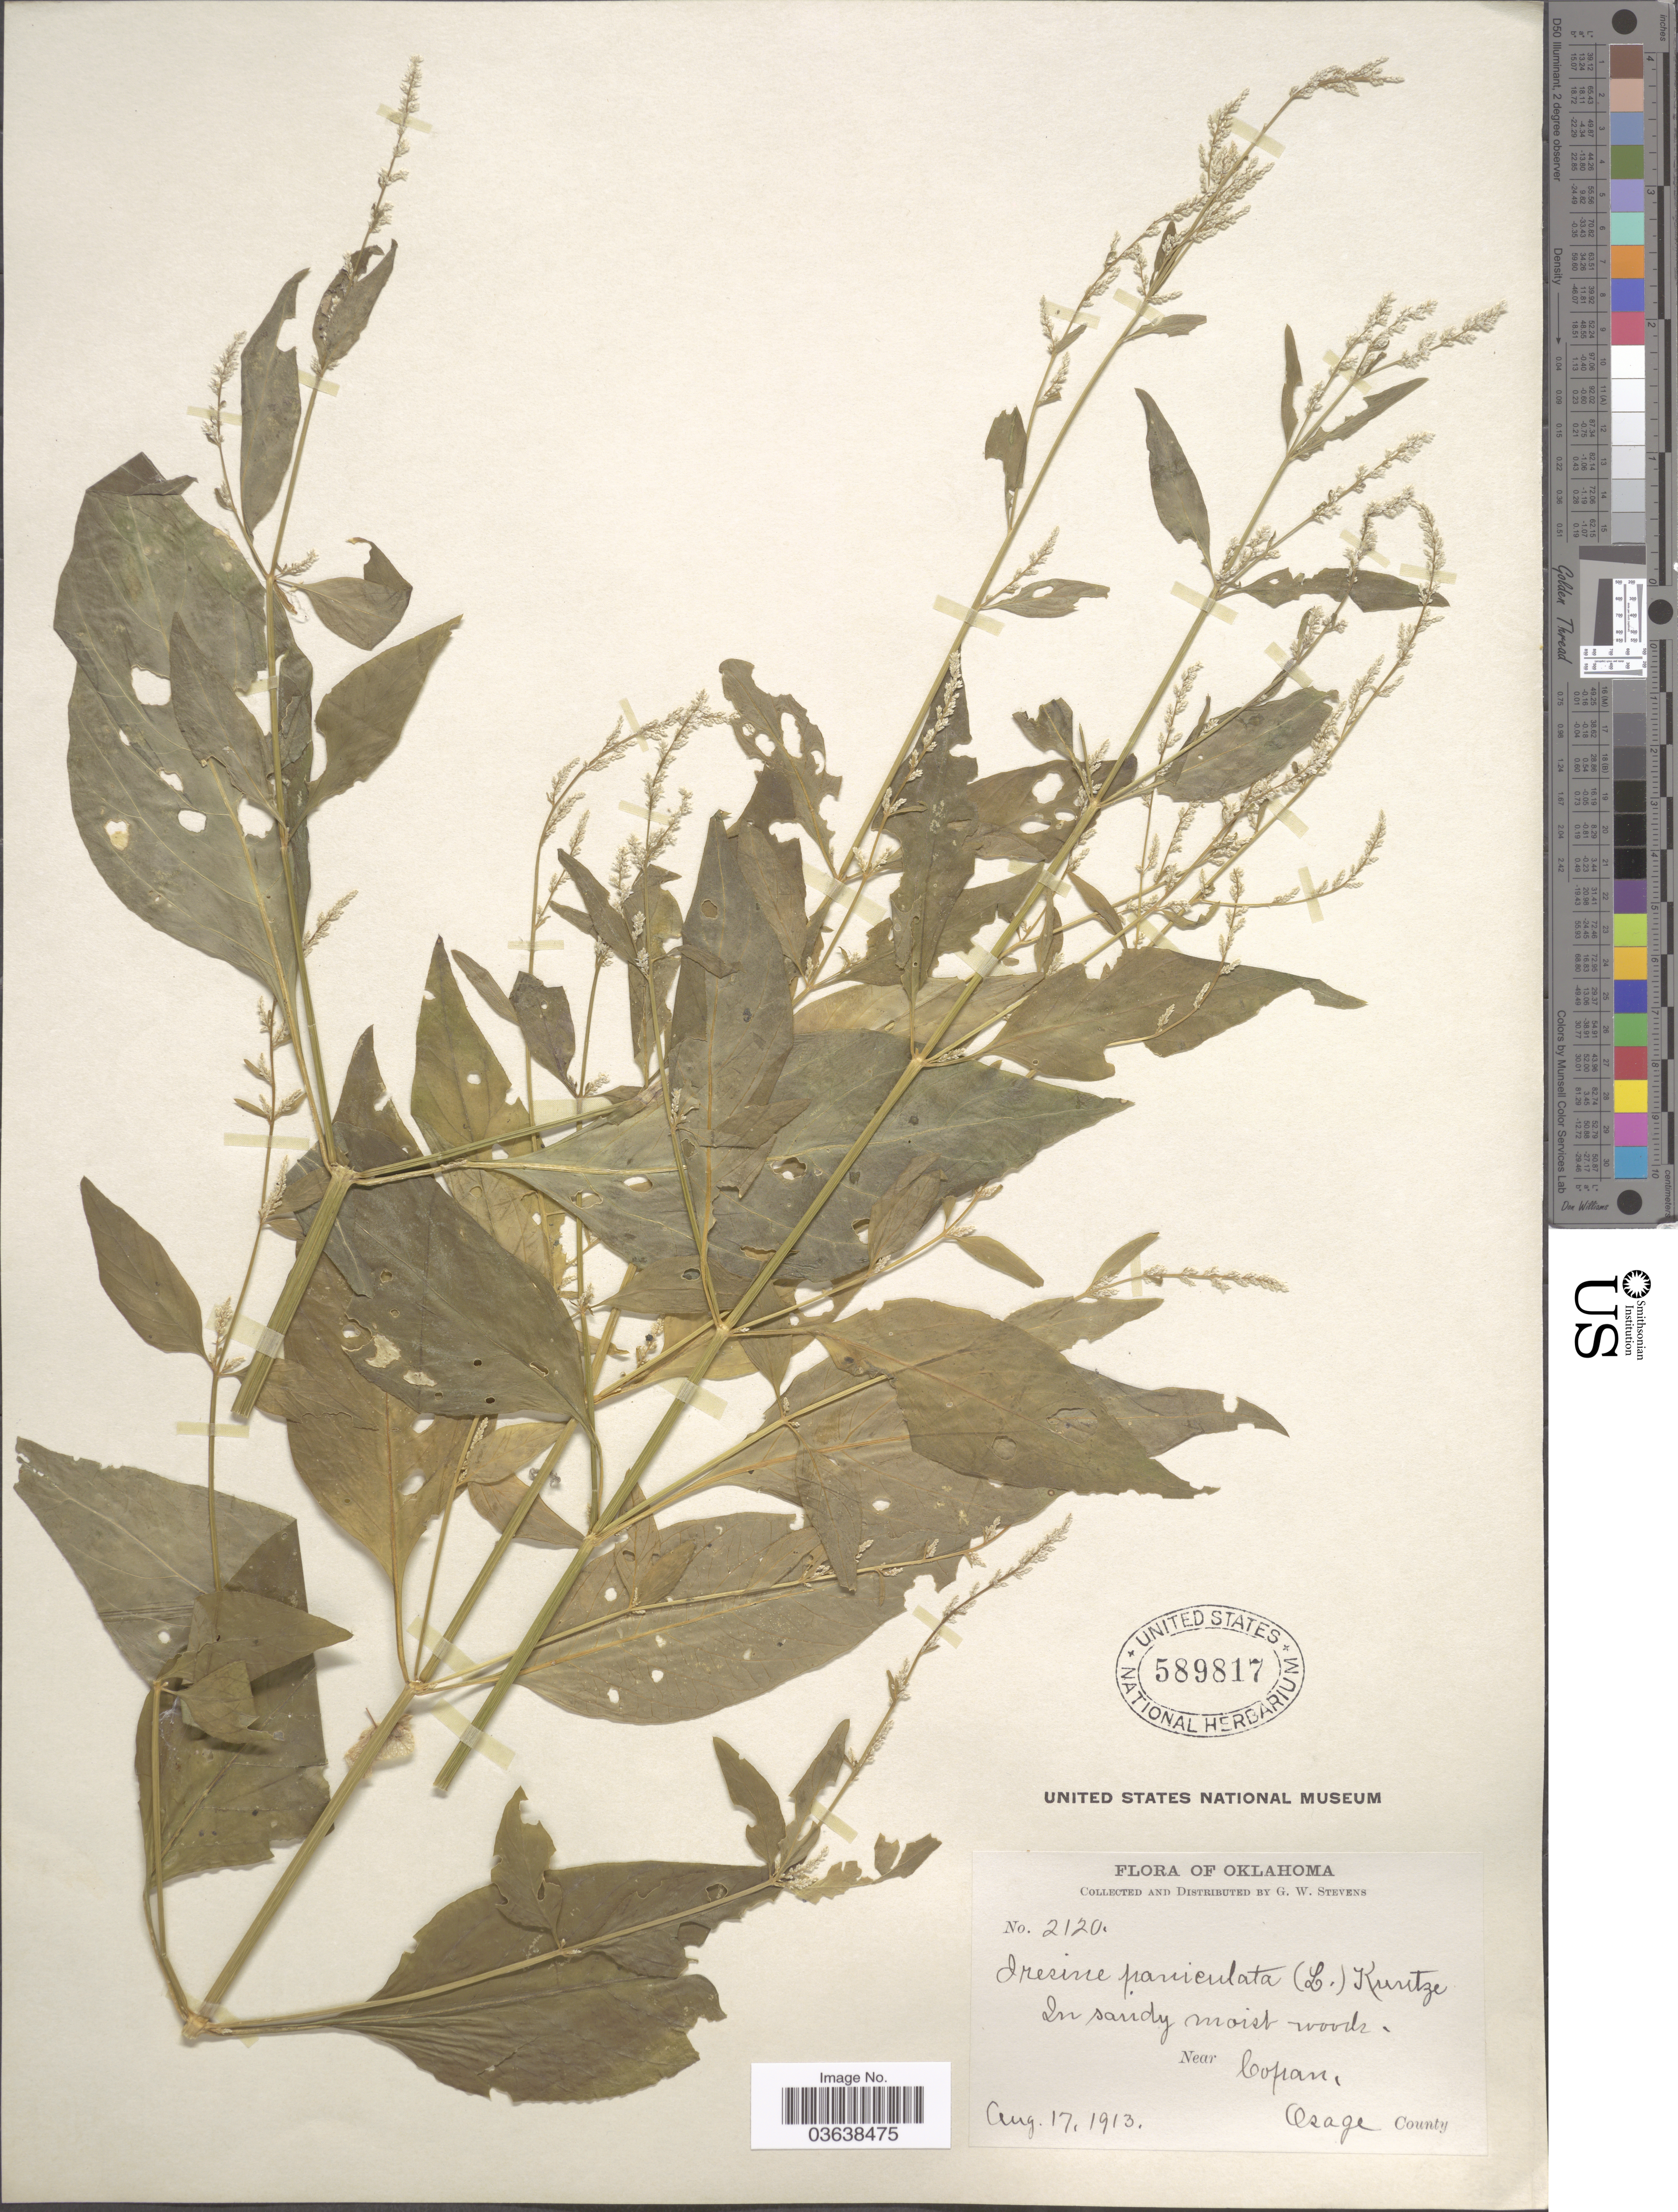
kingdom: Plantae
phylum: Tracheophyta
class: Magnoliopsida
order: Caryophyllales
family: Amaranthaceae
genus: Iresine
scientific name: Iresine rhizomatosa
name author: Standl.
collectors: G. W. Stevens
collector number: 2120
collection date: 1913-08-17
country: United States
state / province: Oklahoma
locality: In sandy moist woods. Near Copan, Osage County.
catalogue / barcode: US 589817